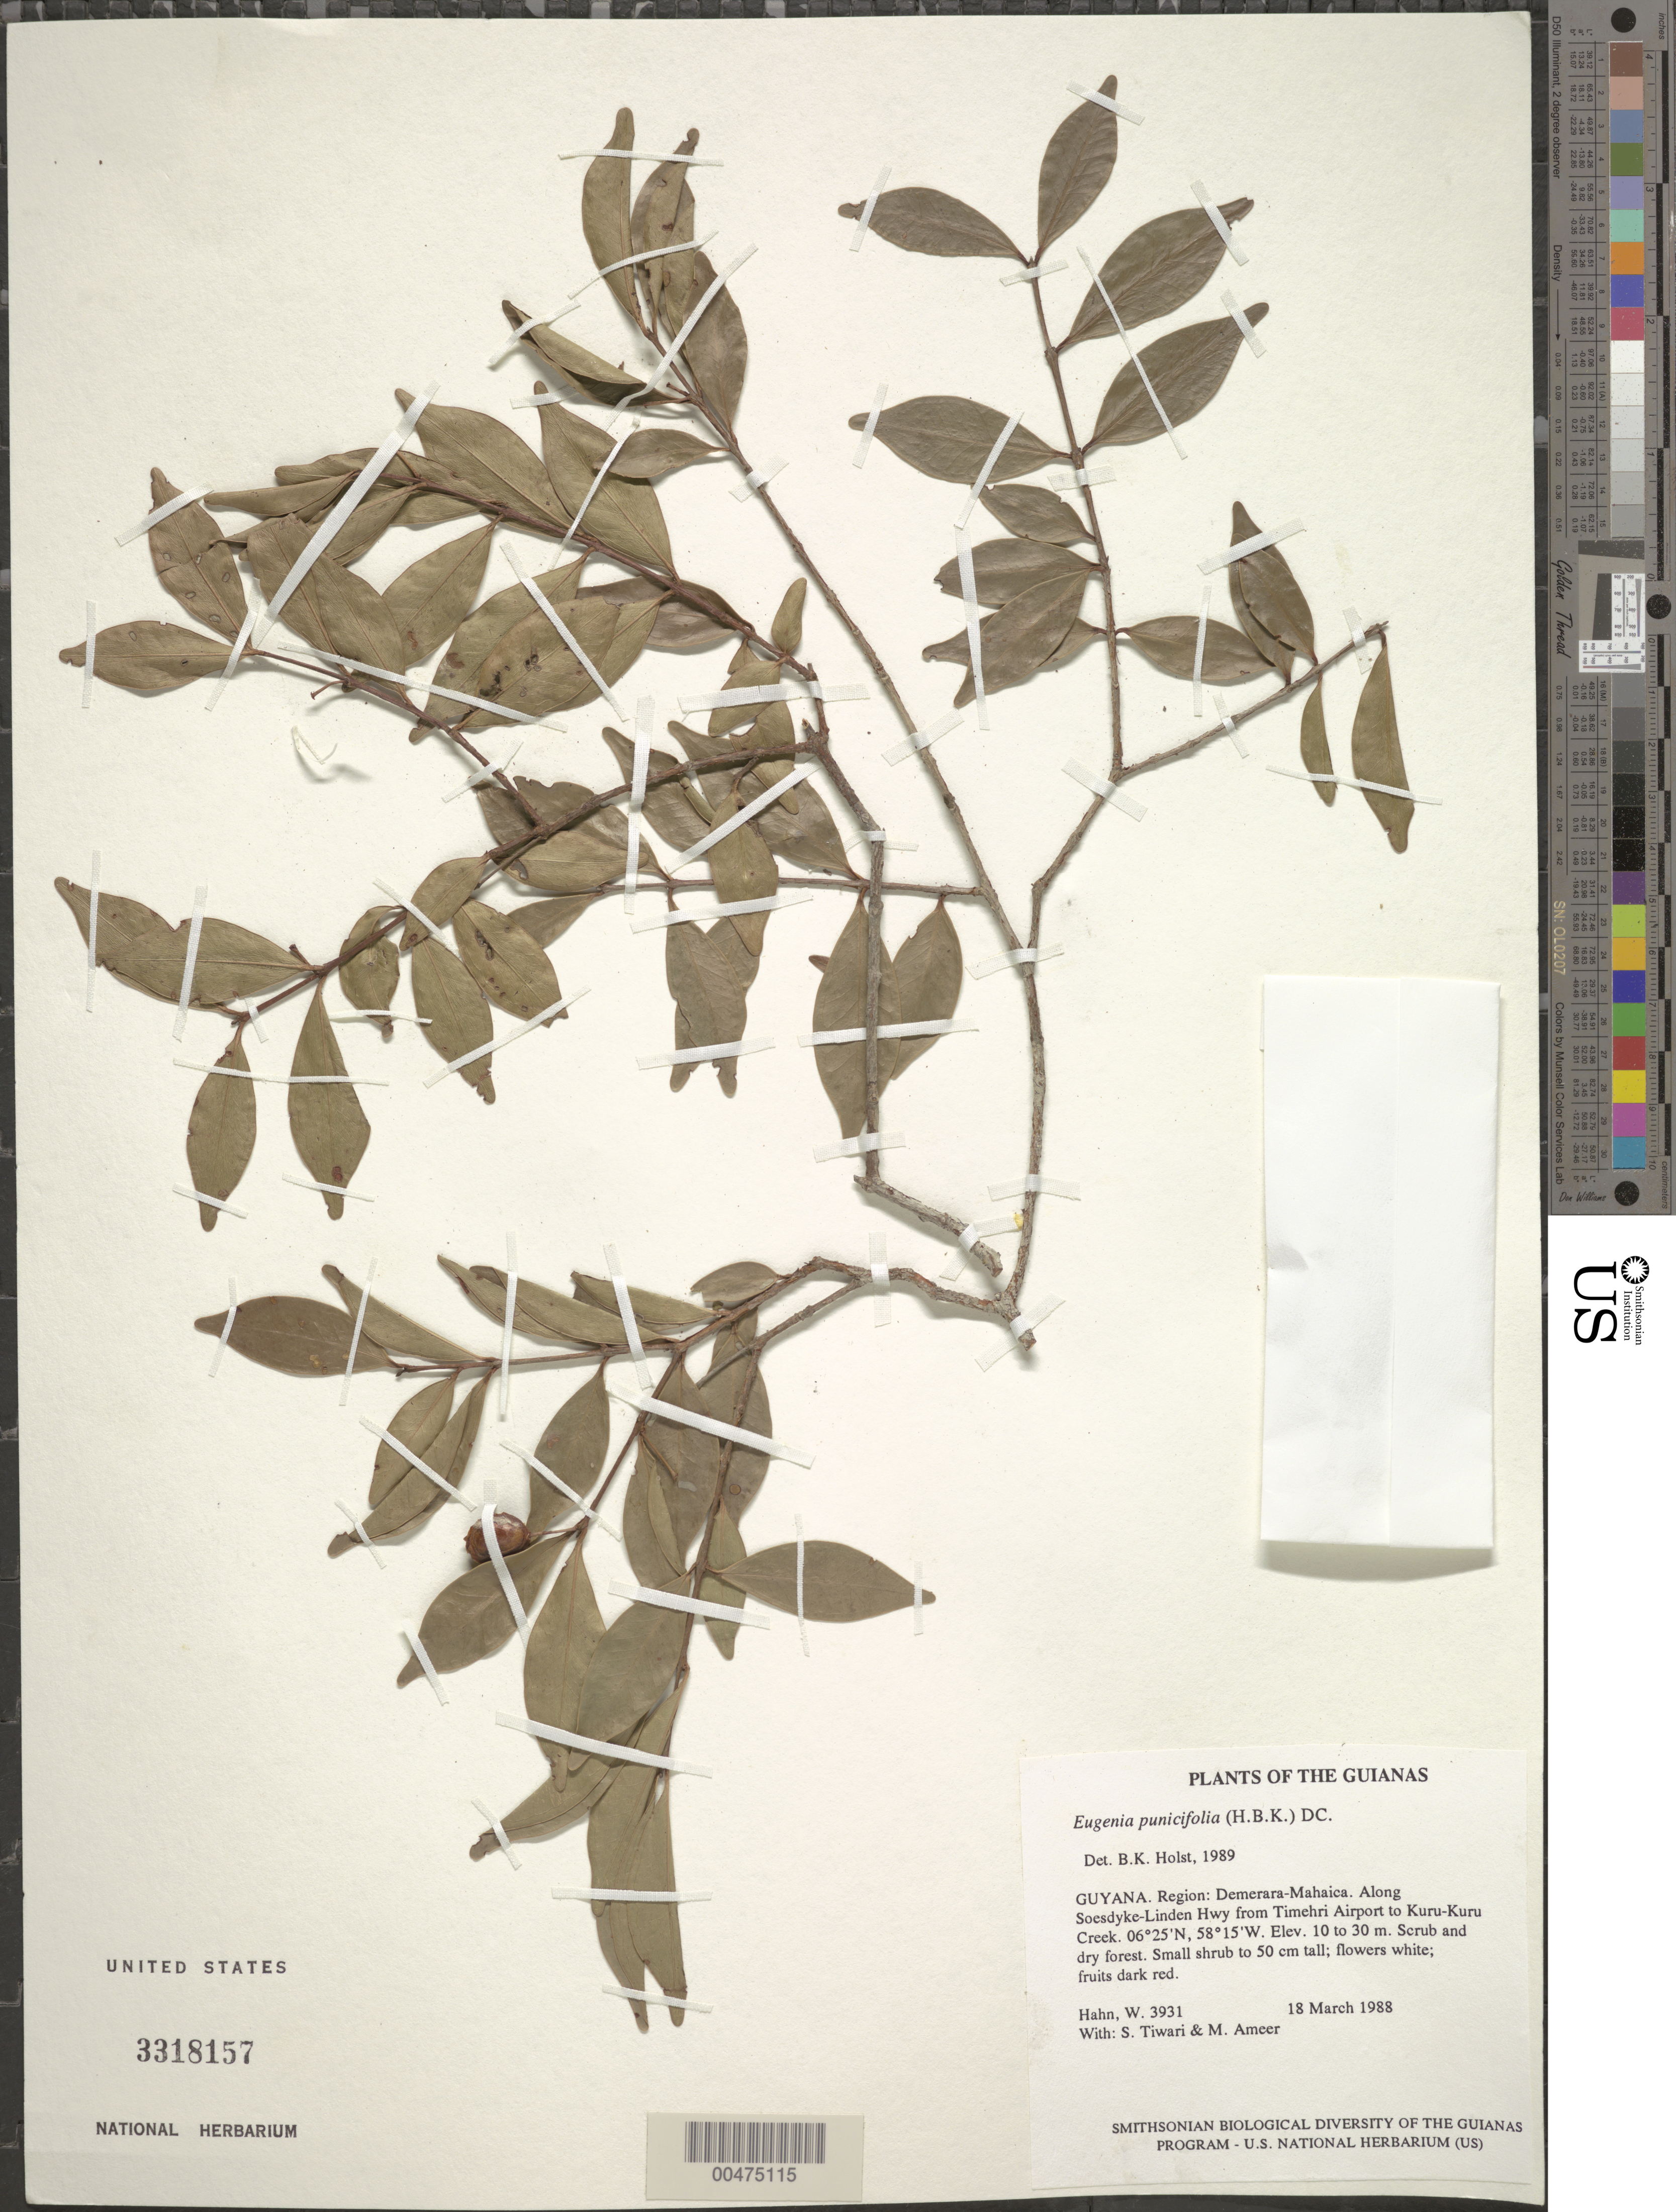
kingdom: Plantae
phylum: Tracheophyta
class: Magnoliopsida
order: Myrtales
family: Myrtaceae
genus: Eugenia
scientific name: Eugenia punicifolia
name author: (Kunth) DC.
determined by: Holst, Bruce K.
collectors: W. Hahn, S. Tiwari & M. Ameer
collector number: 3931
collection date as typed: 18 March 1988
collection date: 1988-03-18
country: Guyana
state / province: Demerara-Mahaica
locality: Along Soesdyke-Linden Hwy from Timehri Airport to Kuru-Kuru Creek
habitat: Scrub and dry forest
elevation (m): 10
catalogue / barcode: US 3318157